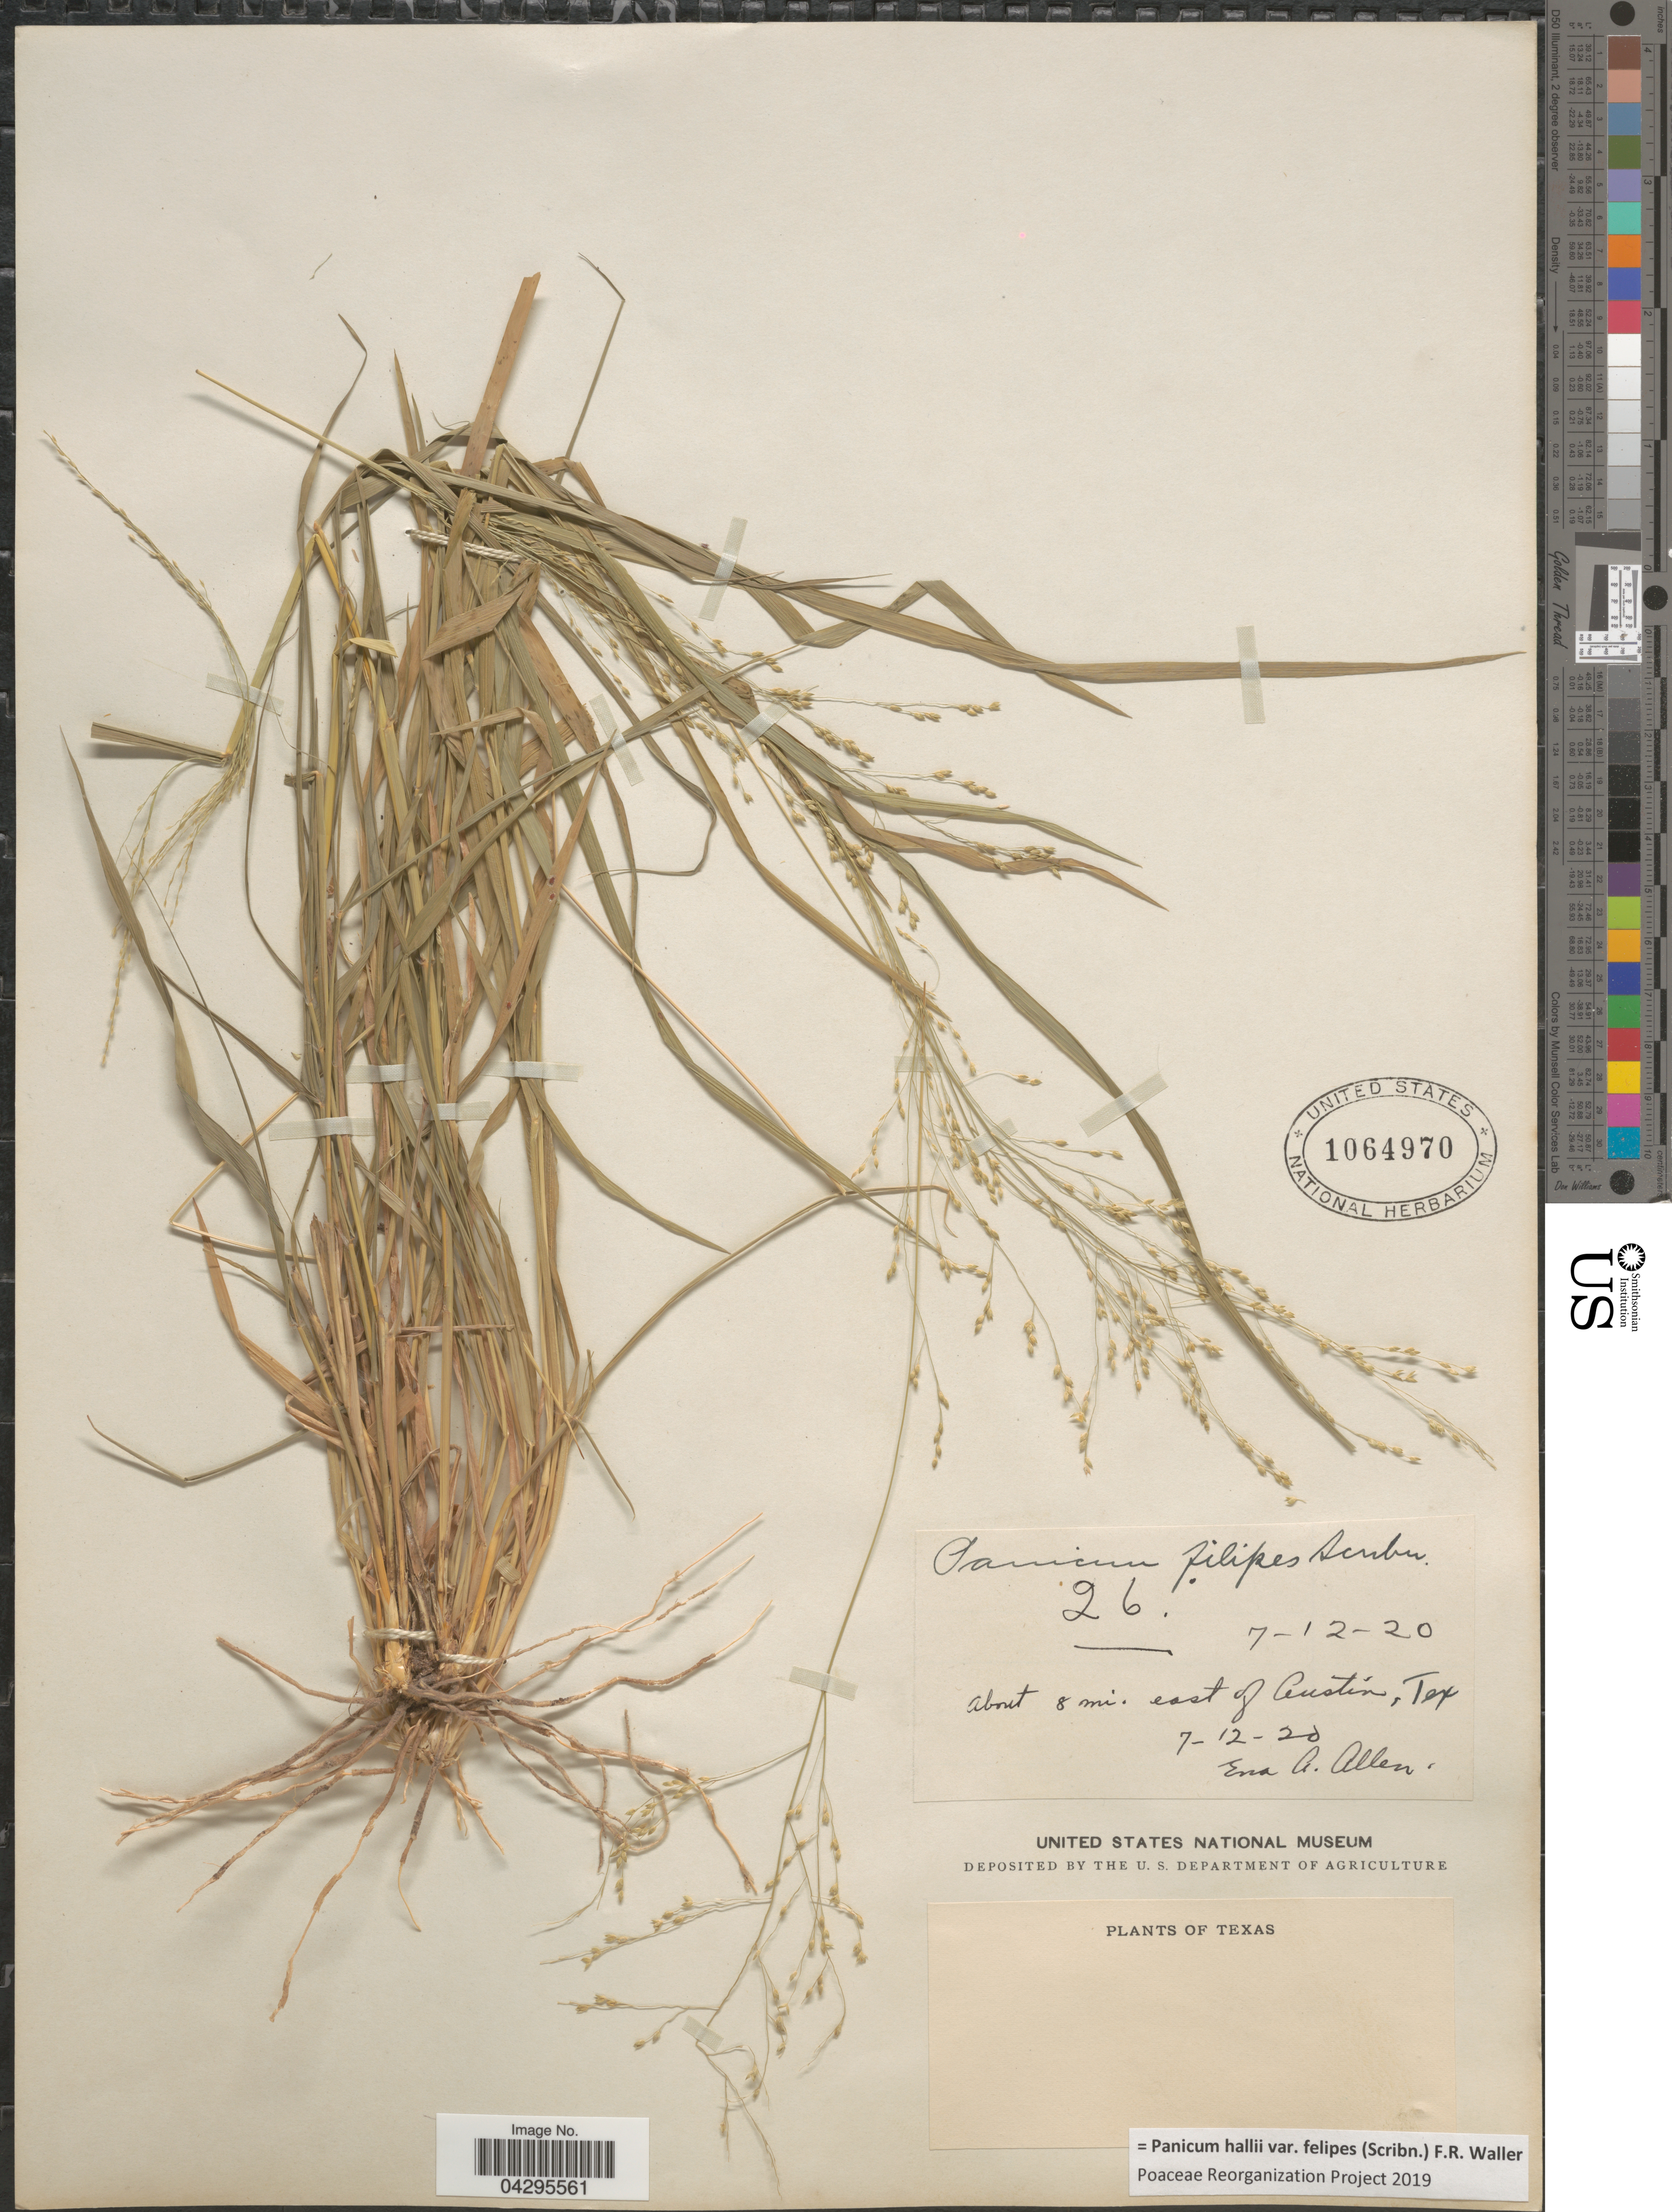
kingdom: Plantae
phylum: Tracheophyta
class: Liliopsida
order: Poales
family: Poaceae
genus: Panicum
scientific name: Panicum hallii var. felipes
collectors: E. A. Allen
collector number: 26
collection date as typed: Transcribed d/m/y: 12/7/20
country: United States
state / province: Texas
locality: About 8 mi. east of Austin.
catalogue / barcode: US 1064970